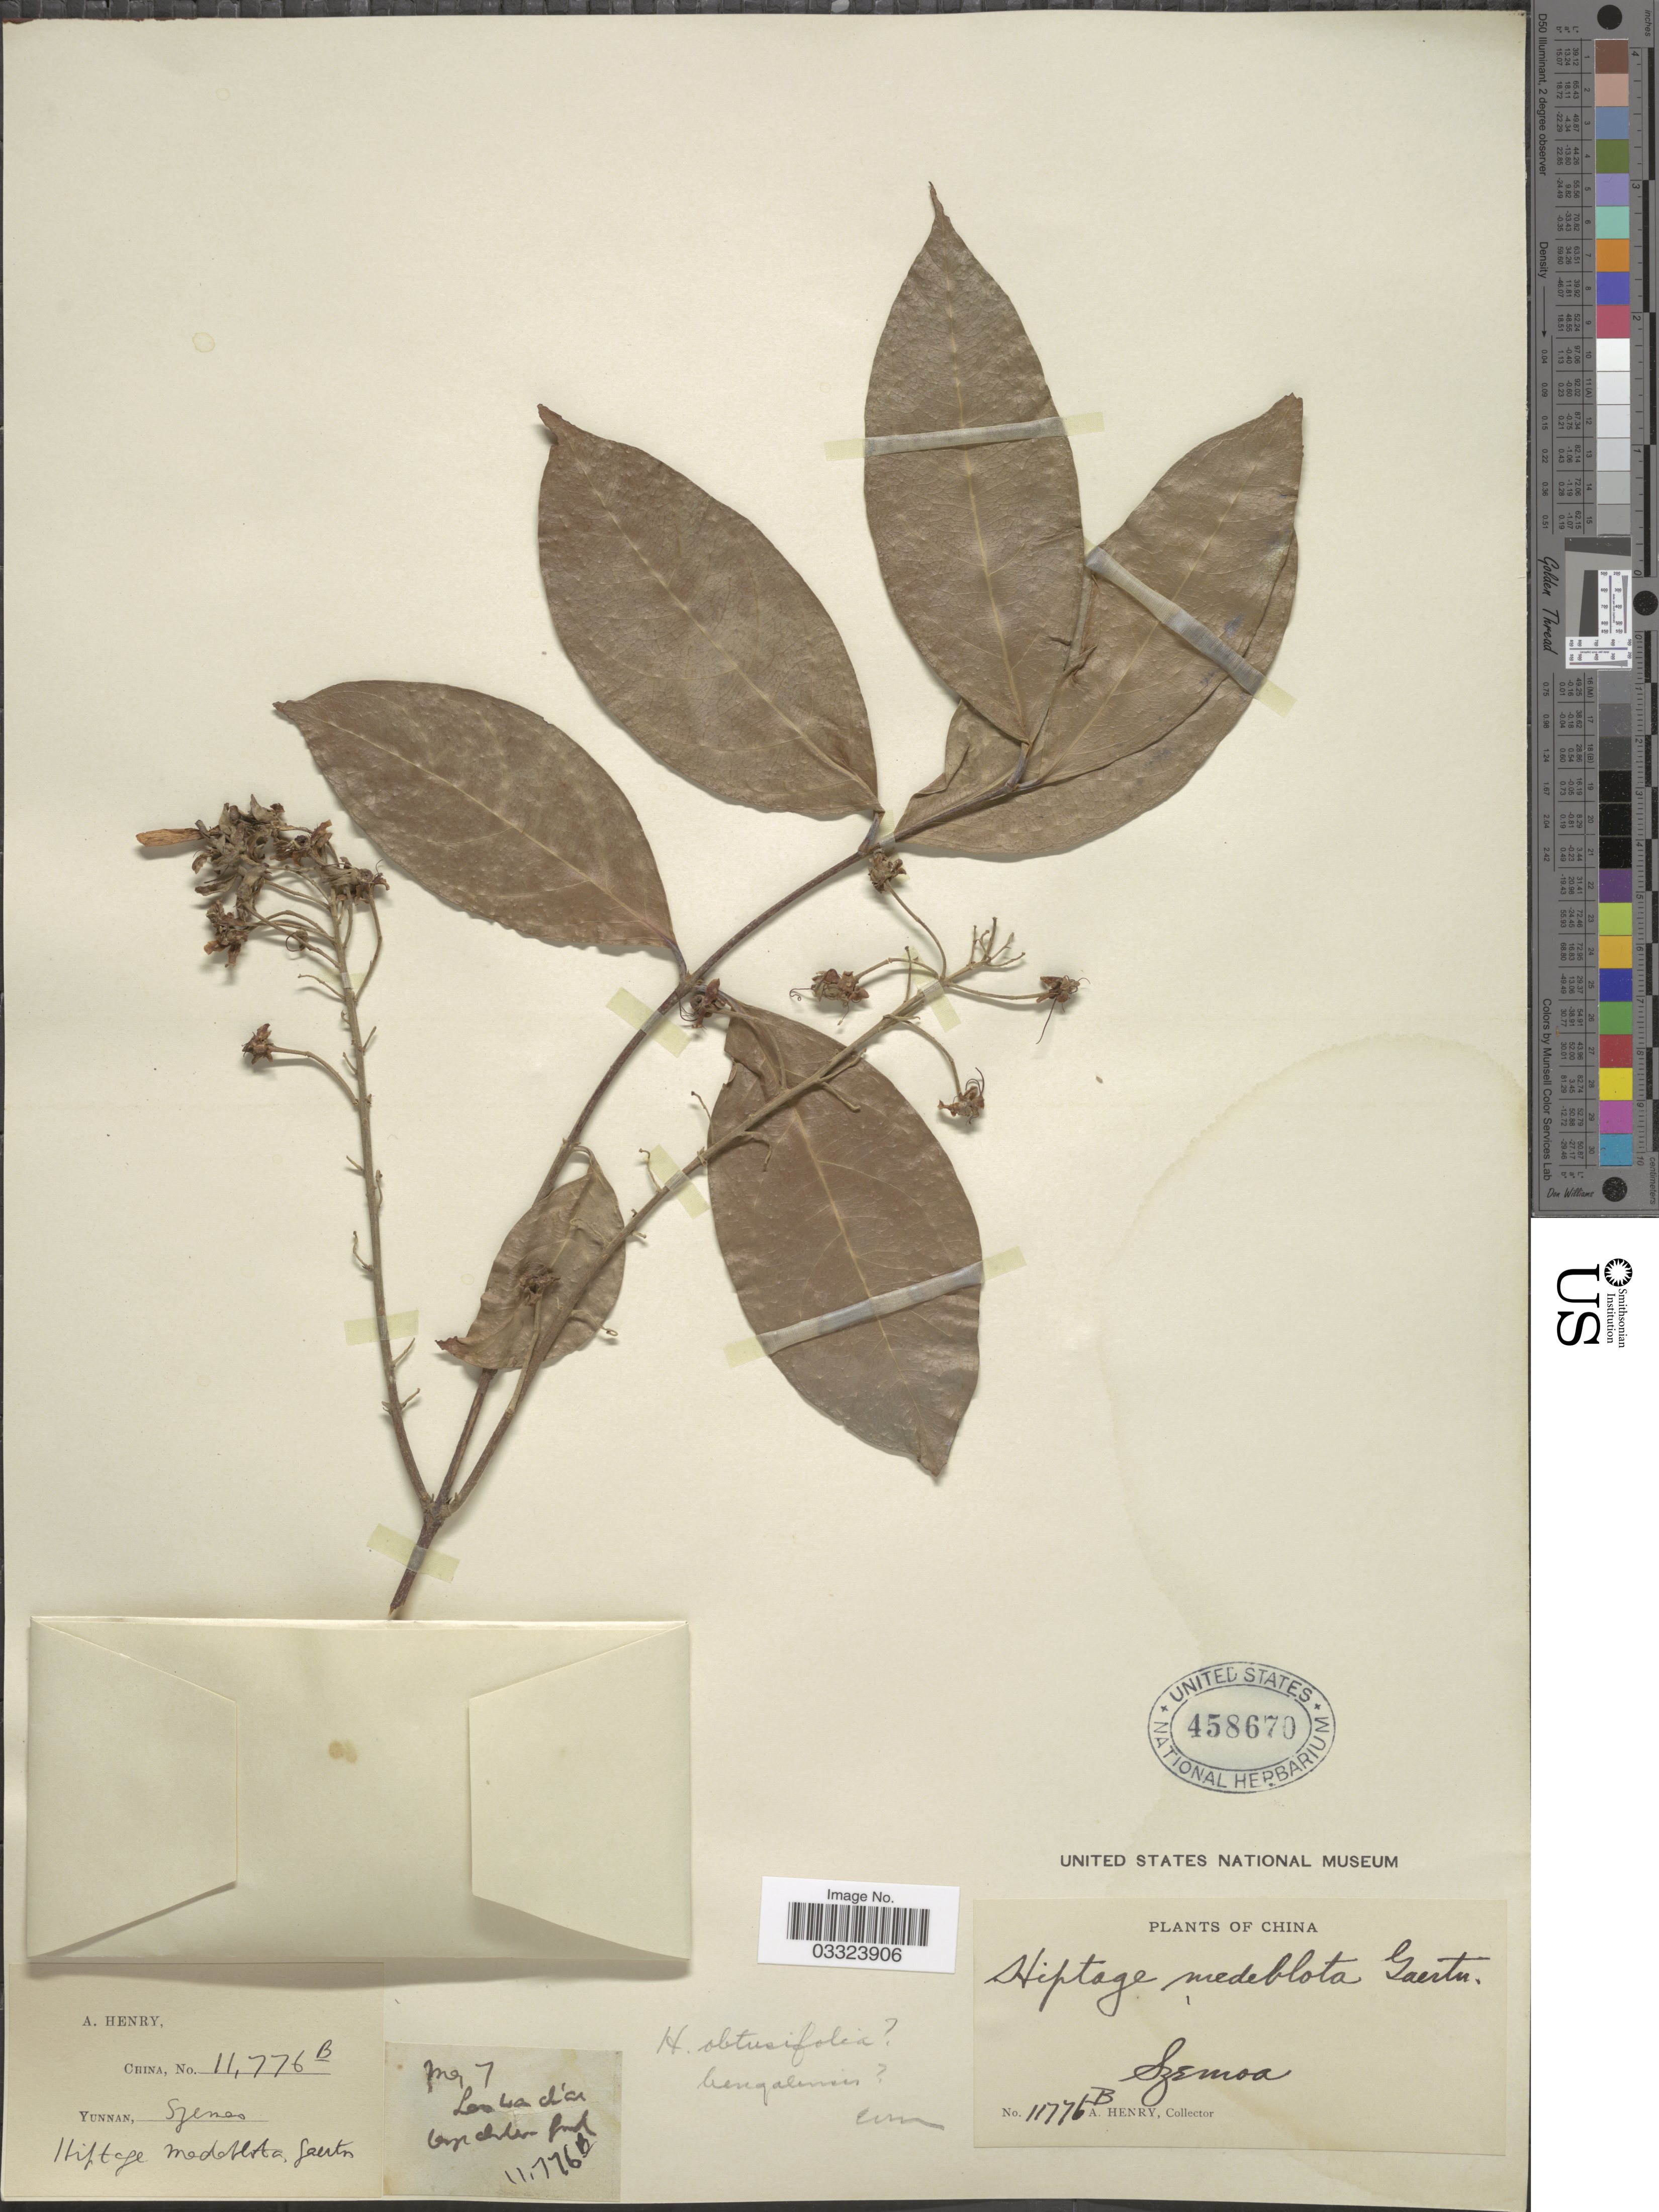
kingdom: Plantae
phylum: Tracheophyta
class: Magnoliopsida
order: Malpighiales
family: Malpighiaceae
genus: Hiptage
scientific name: Hiptage benghalensis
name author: (L.) Kurz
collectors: A. Henry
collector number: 11776 B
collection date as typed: Transcribed d/m/y: /3/7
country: China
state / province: Yunnan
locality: Szemoa.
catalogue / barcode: US 458670